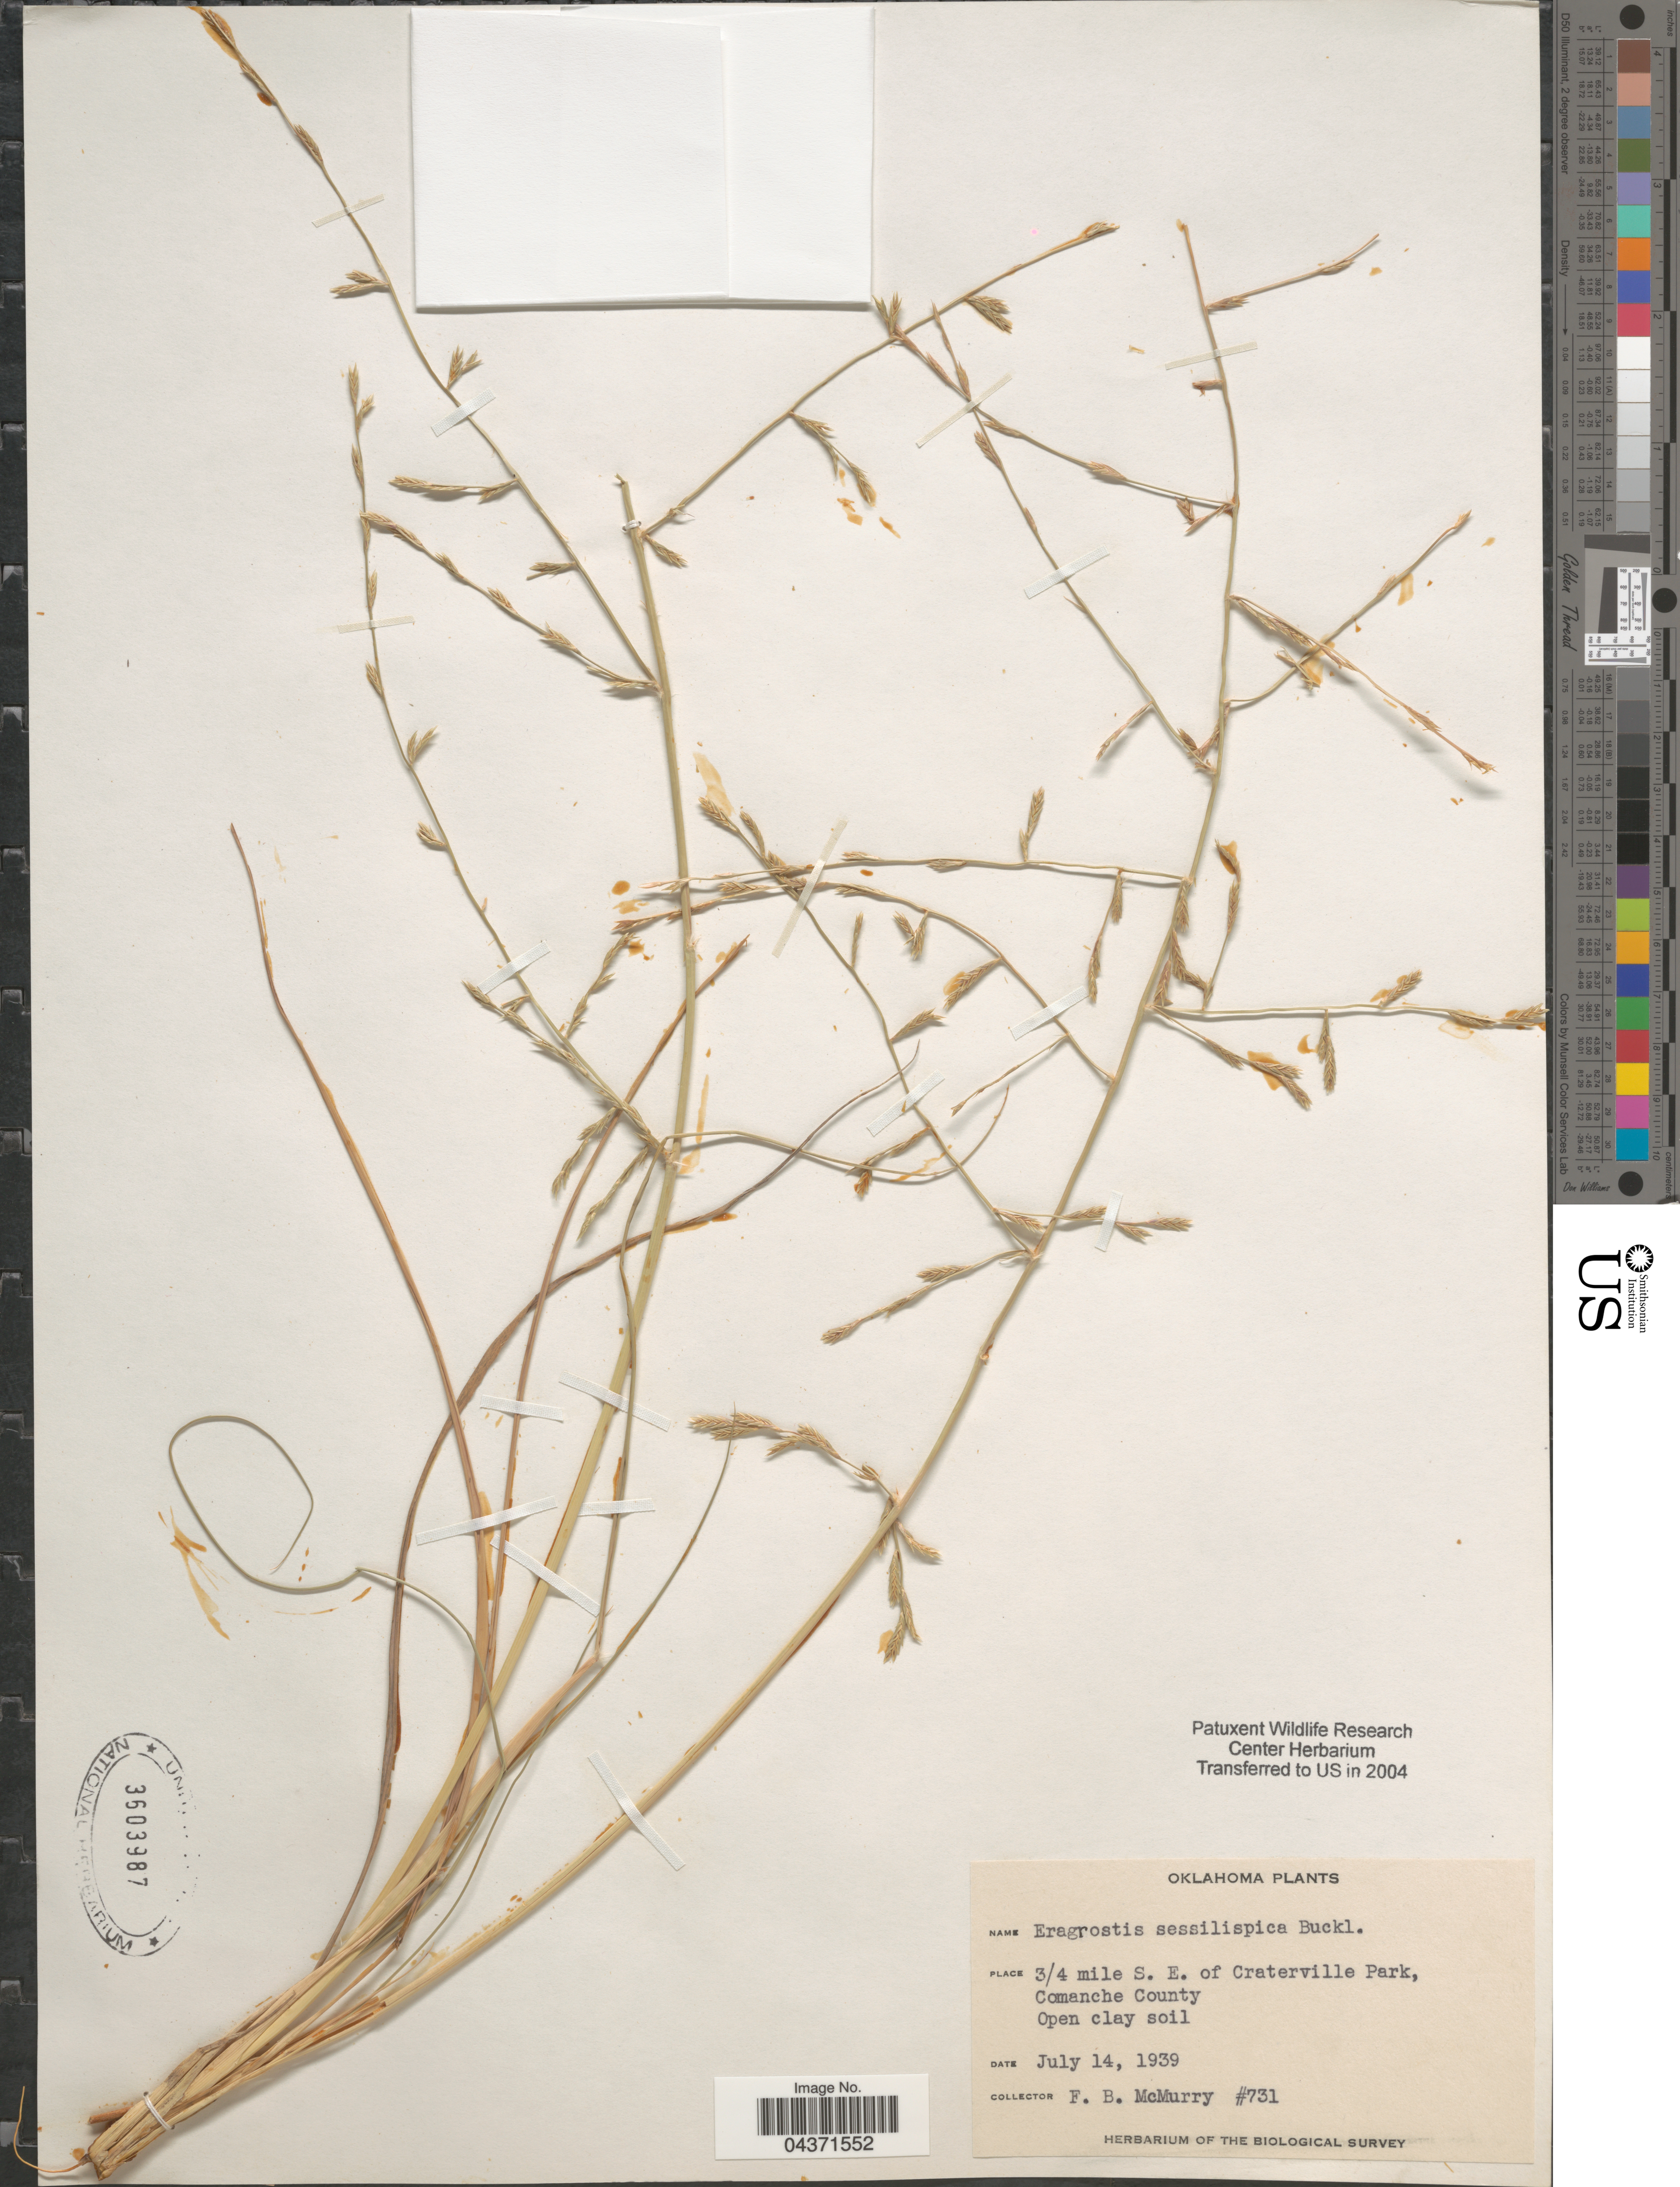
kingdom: Plantae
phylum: Tracheophyta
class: Liliopsida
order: Poales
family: Poaceae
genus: Eragrostis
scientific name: Eragrostis sessilispica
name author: Buckley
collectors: F. B. McMurry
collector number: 731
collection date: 1939-07-14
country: United States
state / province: Oklahoma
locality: ¾ mile S. E. of Craterville Park, Comanche County. Biological Survey.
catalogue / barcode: US 3603987